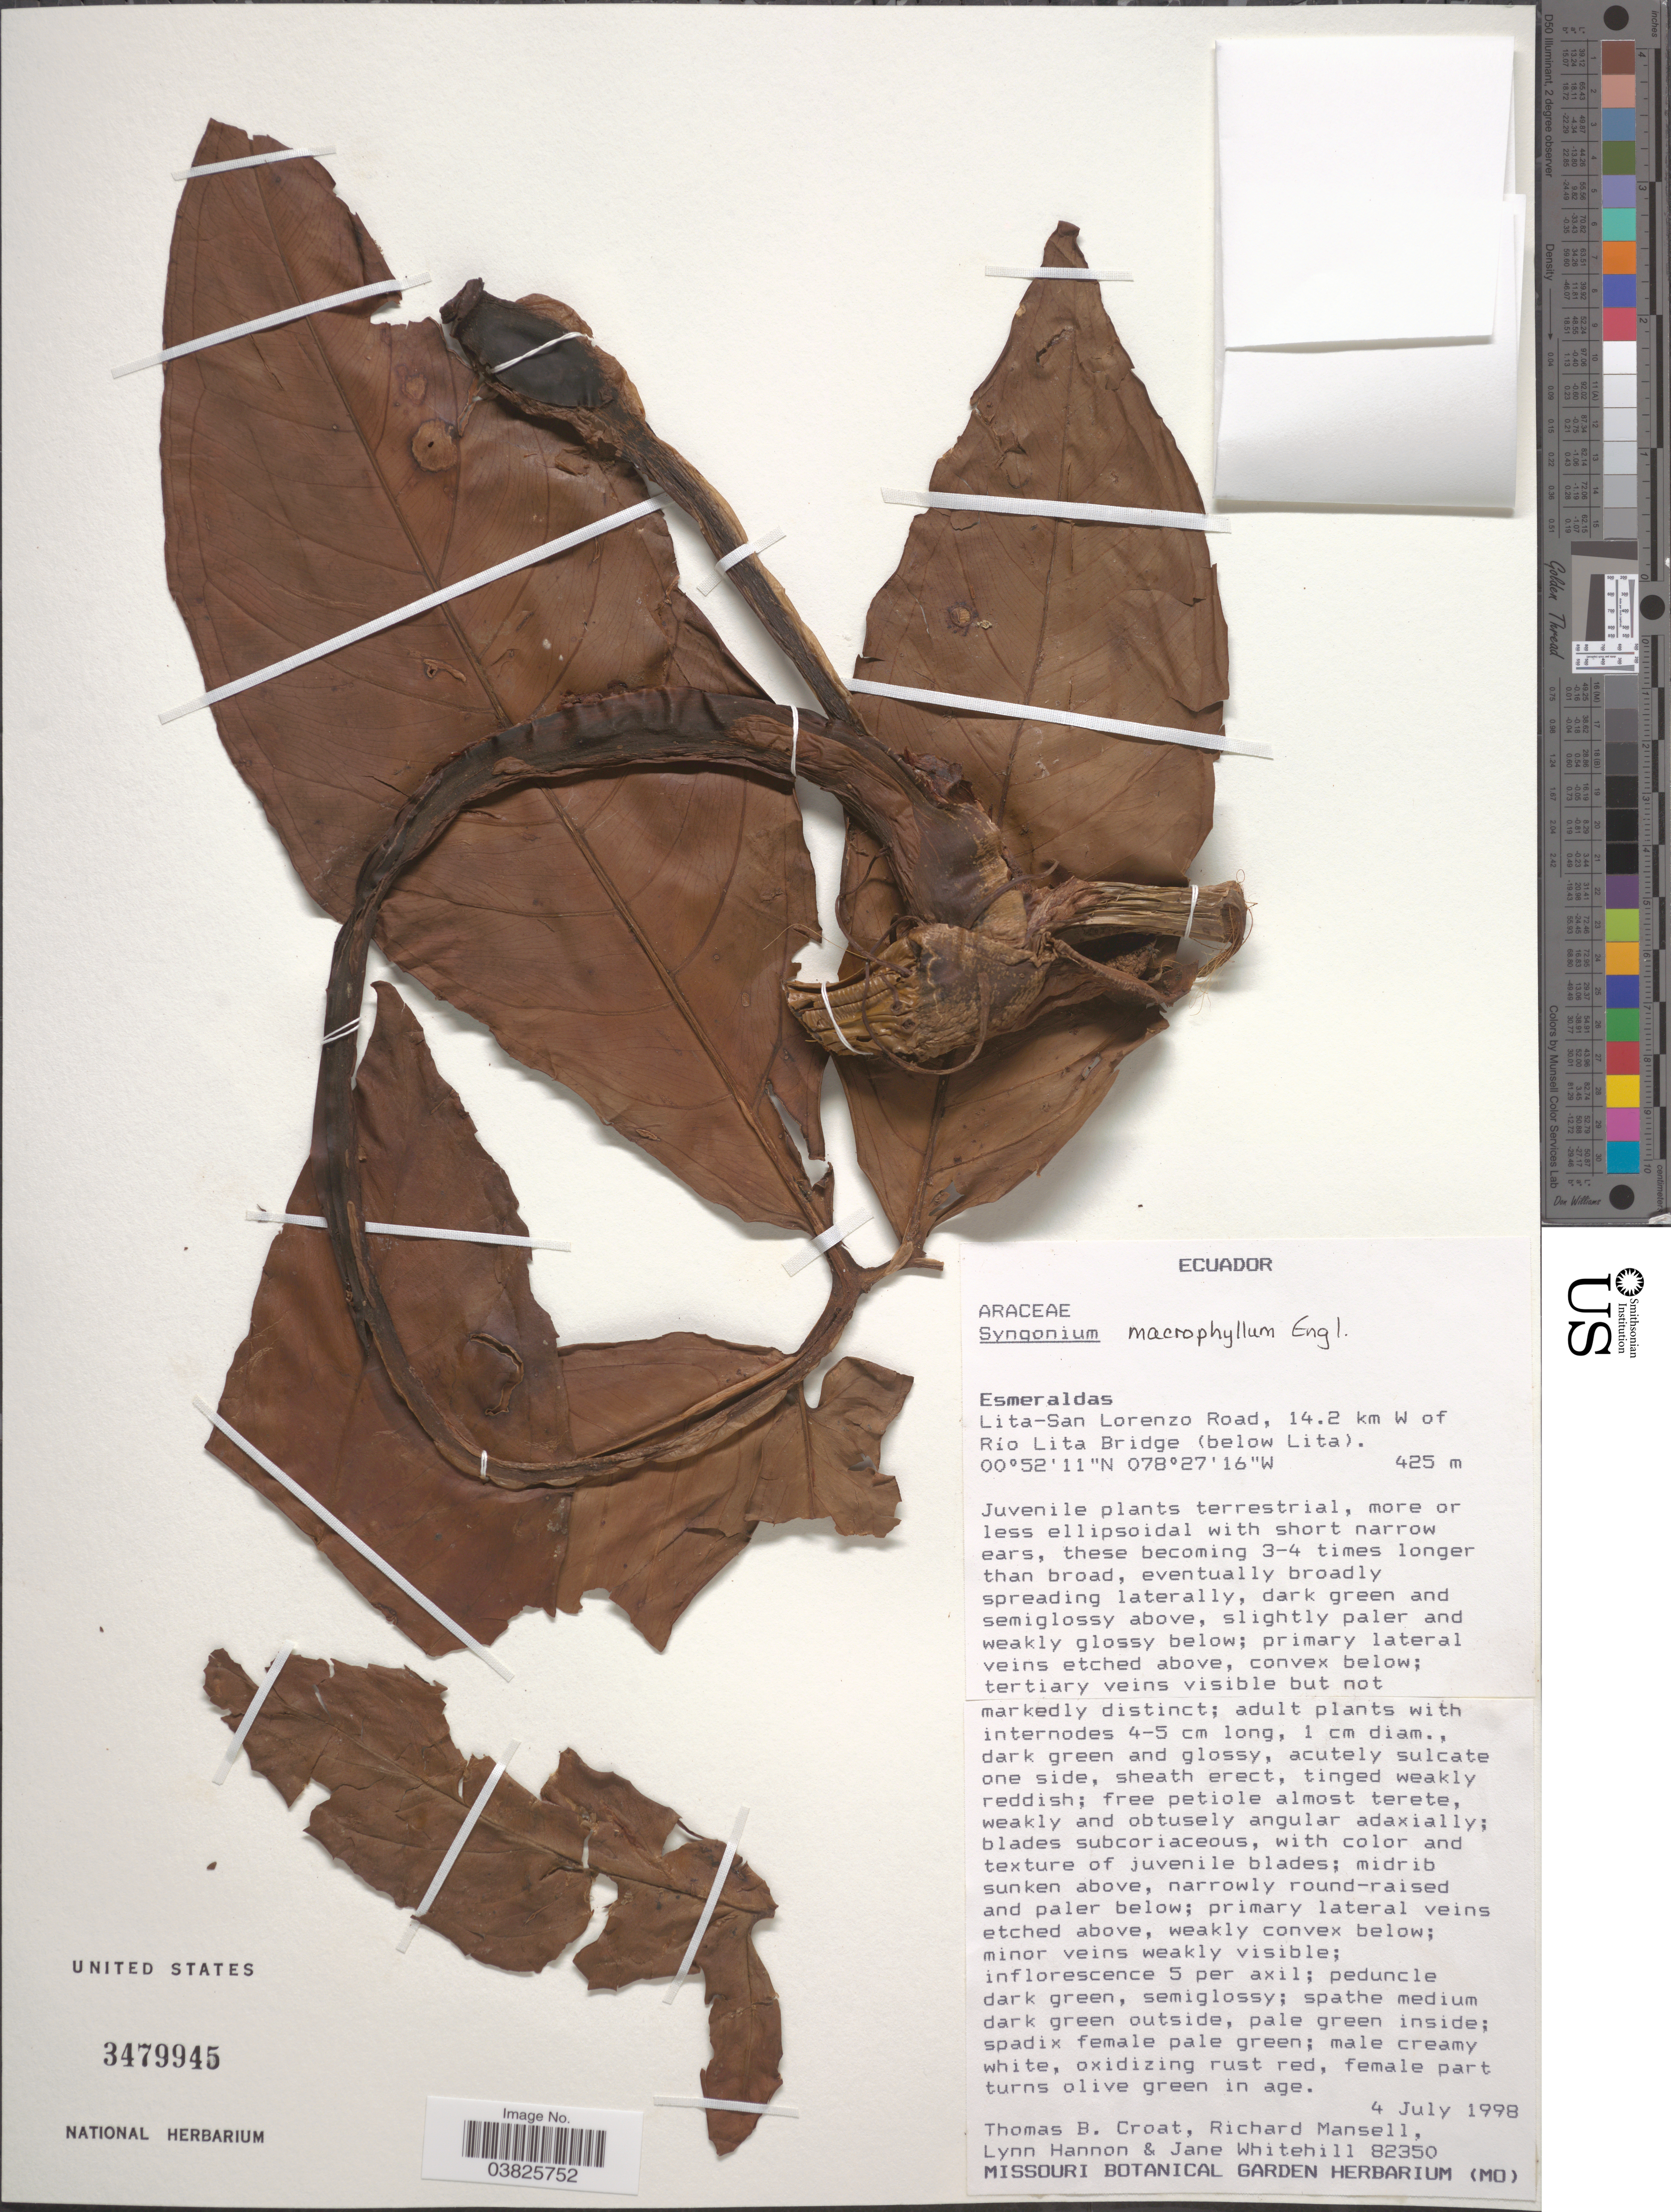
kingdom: Plantae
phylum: Tracheophyta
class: Liliopsida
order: Alismatales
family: Araceae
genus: Syngonium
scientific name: Syngonium macrophyllum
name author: Engl.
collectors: T. B. Croat, R. Mansell, L. Hannon & J. Whitehill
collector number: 82350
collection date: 1998-07-04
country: Ecuador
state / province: Esmeraldas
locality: Lita-San Lorenzo Road, 14.2 km W of Río Lita Bridge (below Lita).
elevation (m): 425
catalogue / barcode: US 3479945